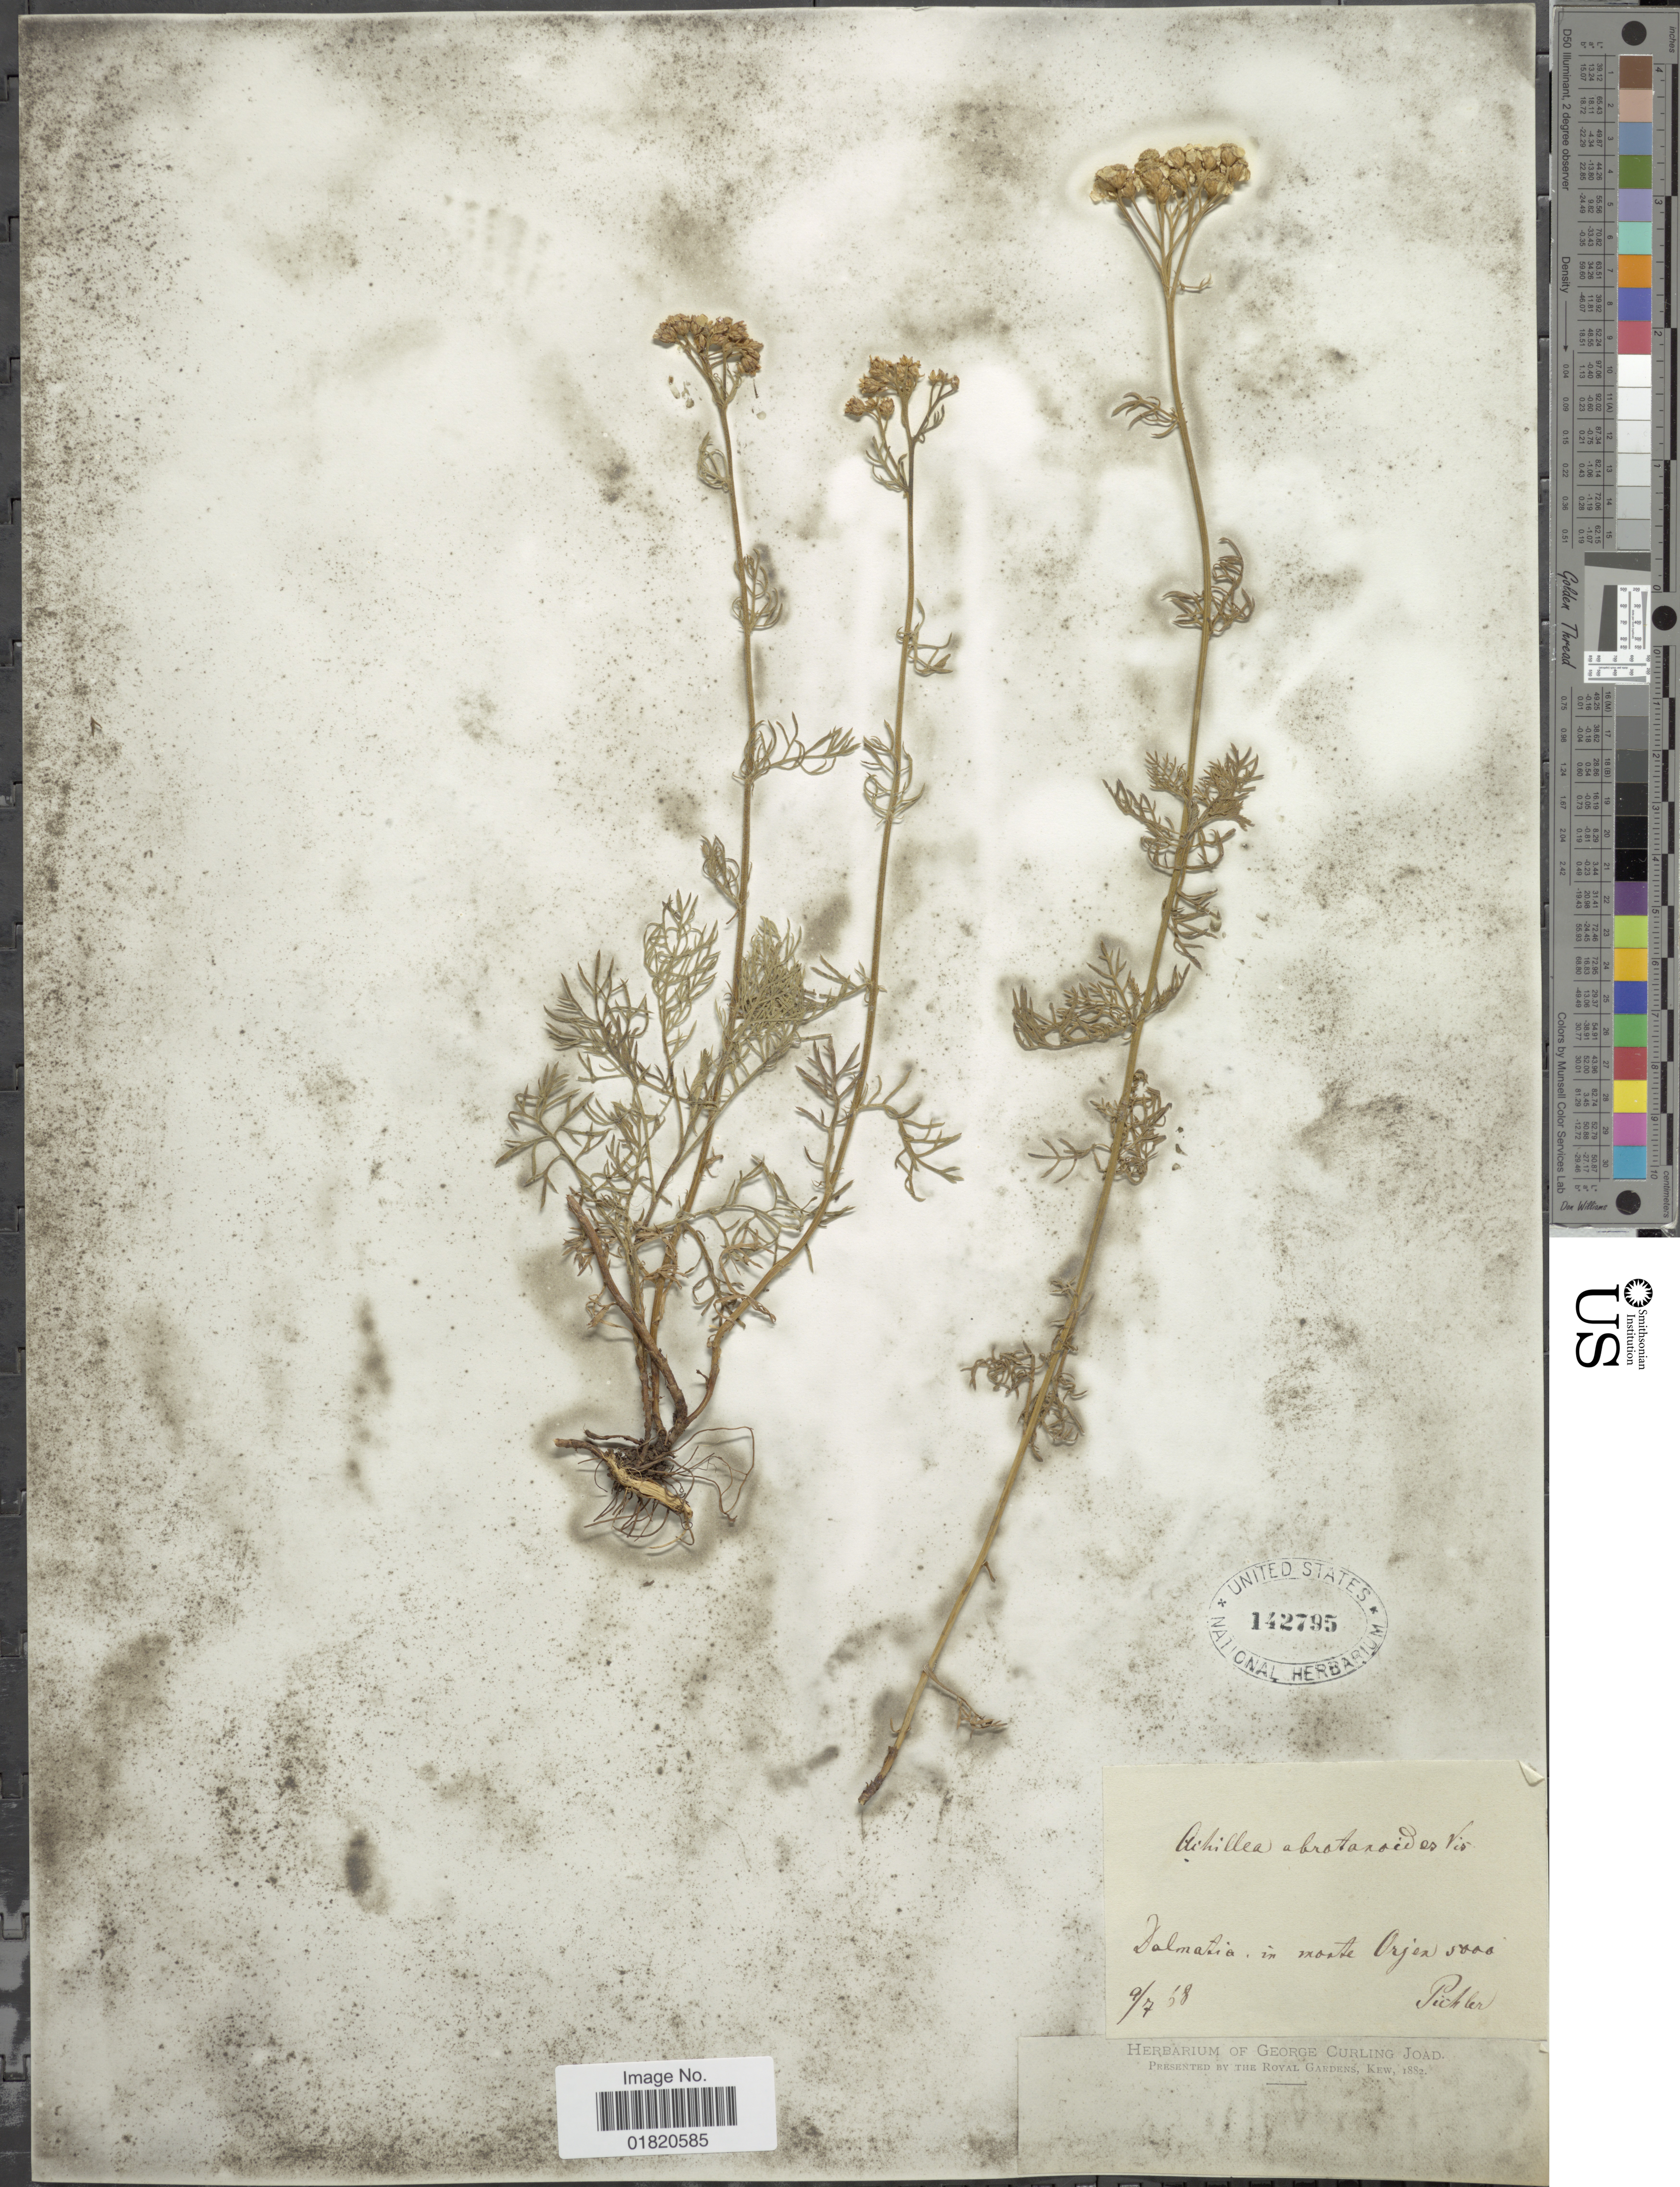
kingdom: Plantae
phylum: Tracheophyta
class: Magnoliopsida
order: Asterales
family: Asteraceae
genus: Achillea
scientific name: Achillea abrotanoides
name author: (Vis.) Vis.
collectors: Pichler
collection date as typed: Transcribed d/m/y: 7/8/68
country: Croatia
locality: Dalmatia, in monte Orjez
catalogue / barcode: US 142795